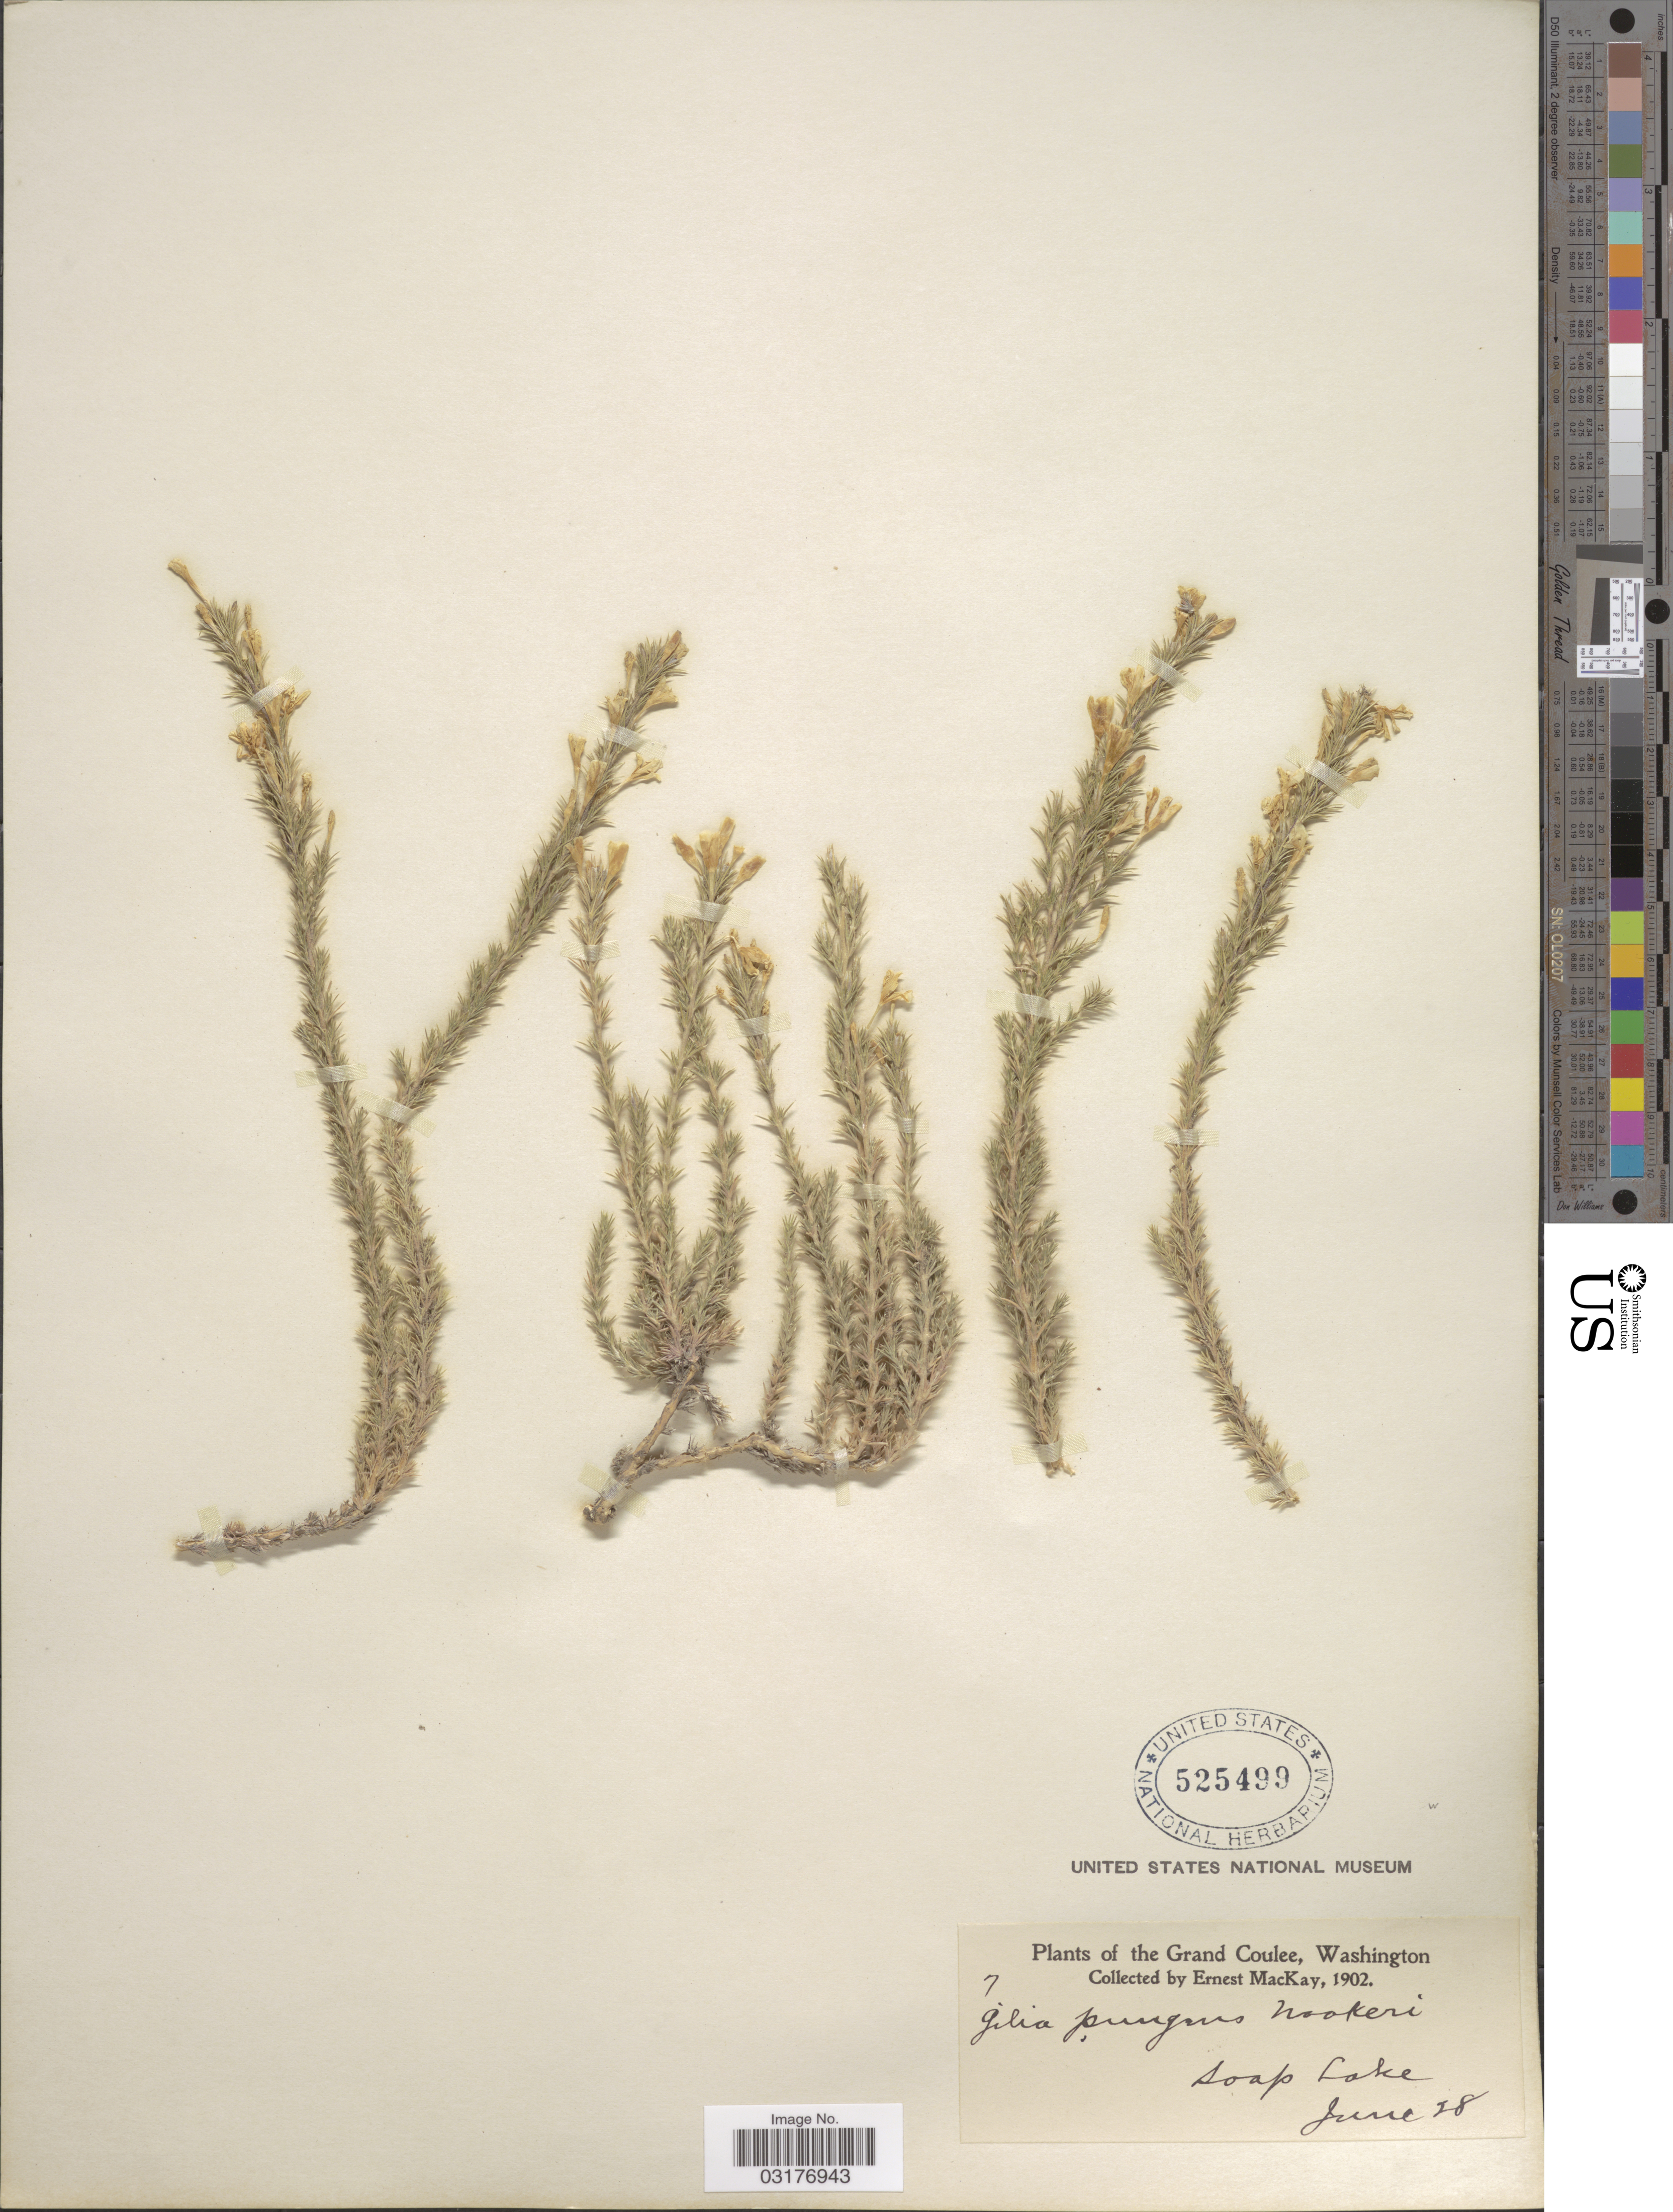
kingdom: Plantae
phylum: Tracheophyta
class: Magnoliopsida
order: Ericales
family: Polemoniaceae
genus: Linanthus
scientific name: Linanthus pungens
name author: (Torr.) J.M. Porter & L.A. Johnson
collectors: E. MacKay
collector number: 7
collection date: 1902-06-28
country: United States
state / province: Washington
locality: Grand Coulee. Soap Lake.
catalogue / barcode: US 525499